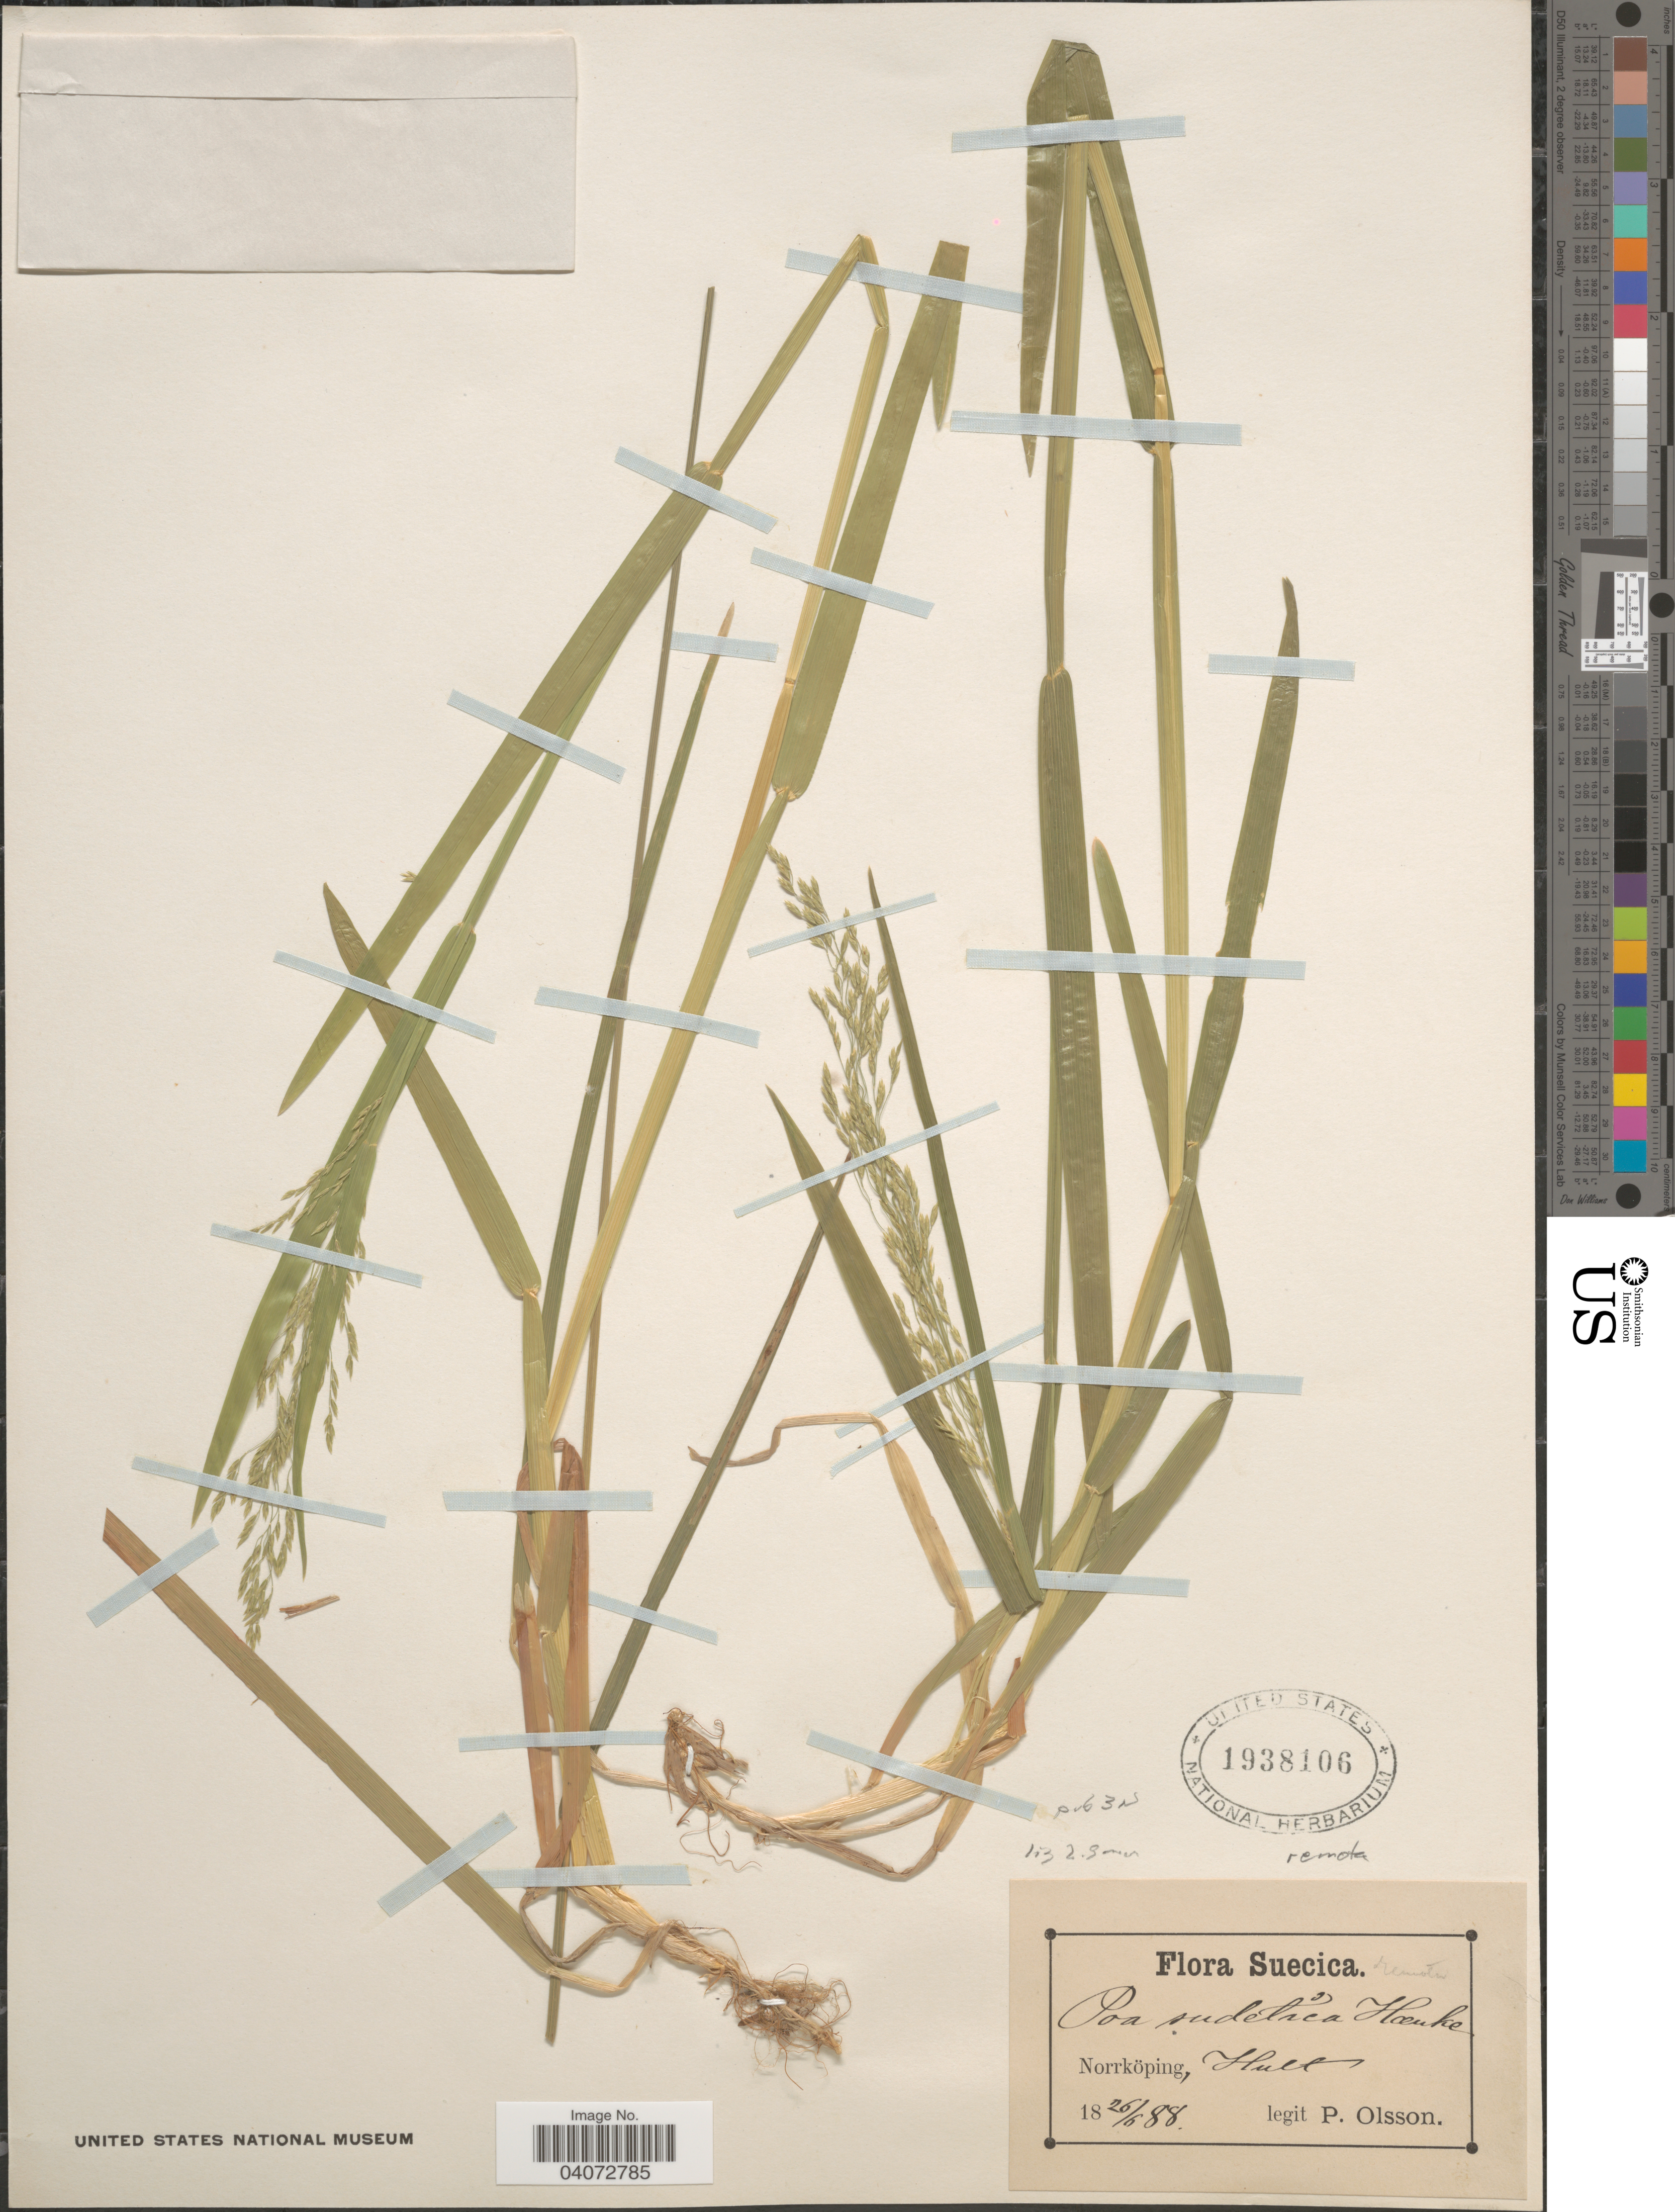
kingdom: Plantae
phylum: Tracheophyta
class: Liliopsida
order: Poales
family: Poaceae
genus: Poa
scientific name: Poa remota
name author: Forselles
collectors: P. Olsson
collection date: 1888-06-26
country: Sweden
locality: Suecica. Norrköping, Hult.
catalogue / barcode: US 1938106